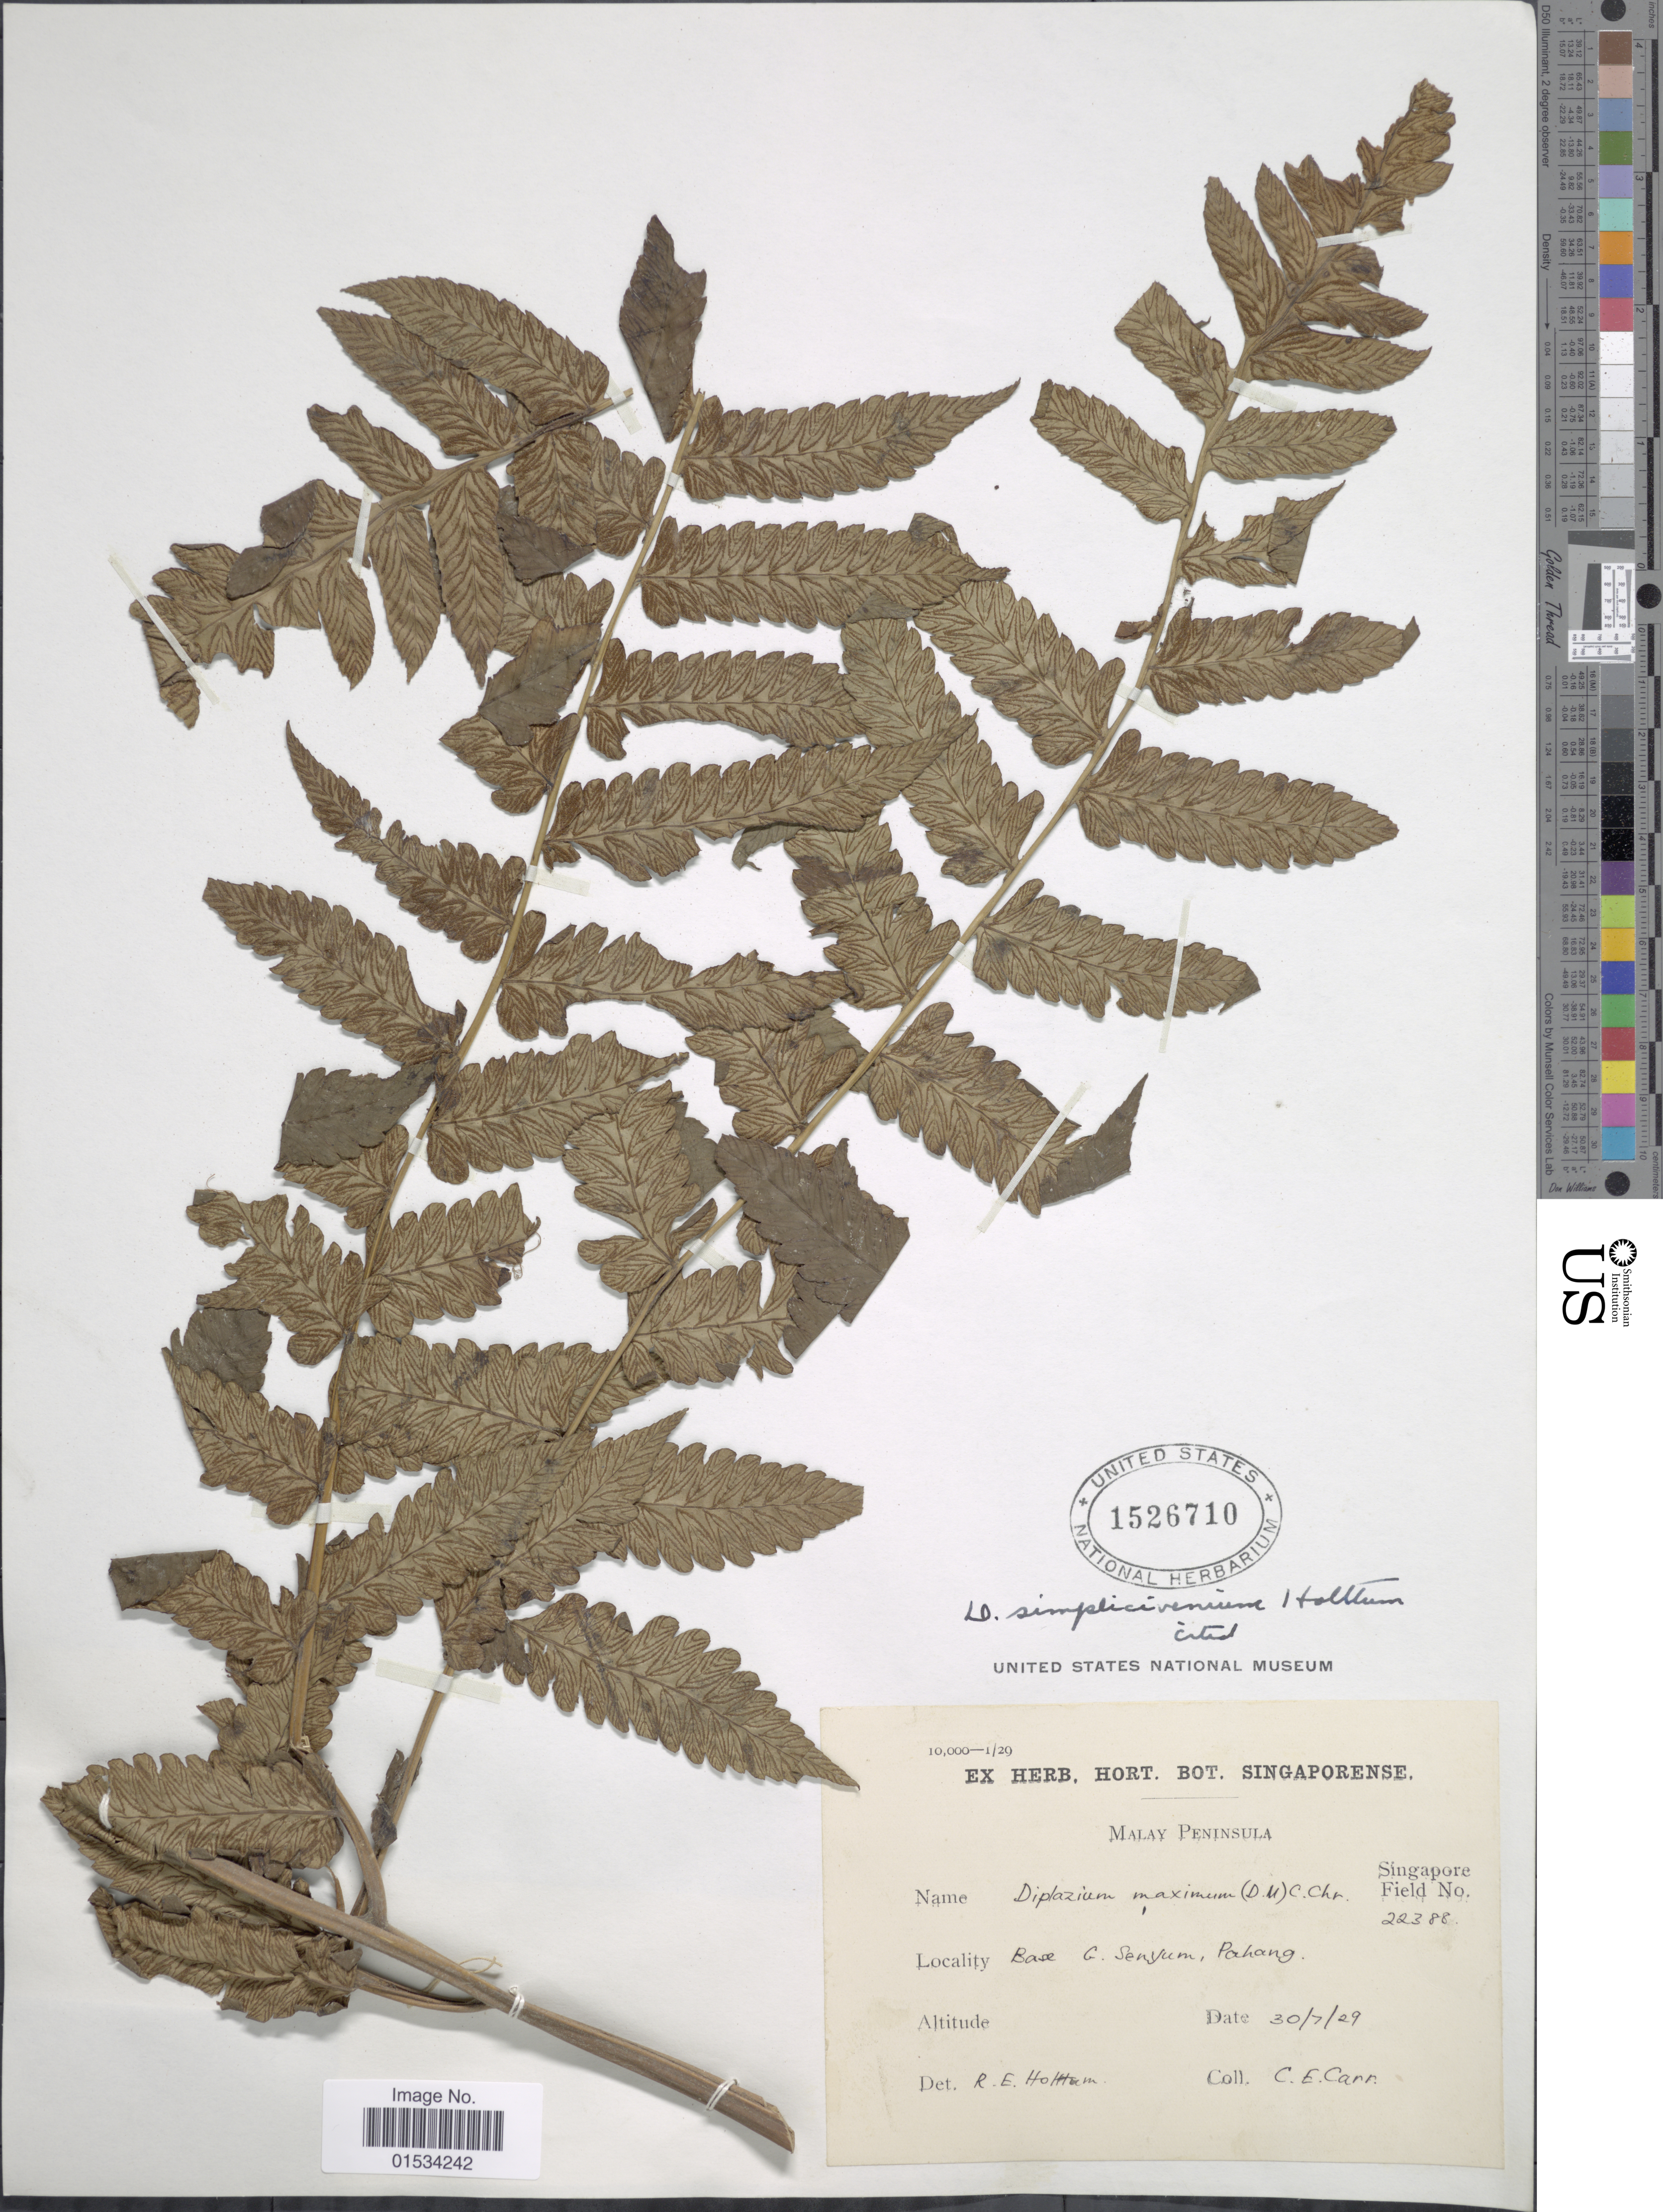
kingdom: Plantae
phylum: Tracheophyta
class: Polypodiopsida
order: Polypodiales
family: Athyriaceae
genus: Diplazium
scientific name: Diplazium simplicivenium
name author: Holttum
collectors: C. Carr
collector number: Singapore Field 22388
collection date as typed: Transcribed d/m/y: 30/7/29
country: Malaysia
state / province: Pahang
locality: Base F. Senyum, Malay Peninsula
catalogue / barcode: US 1526710